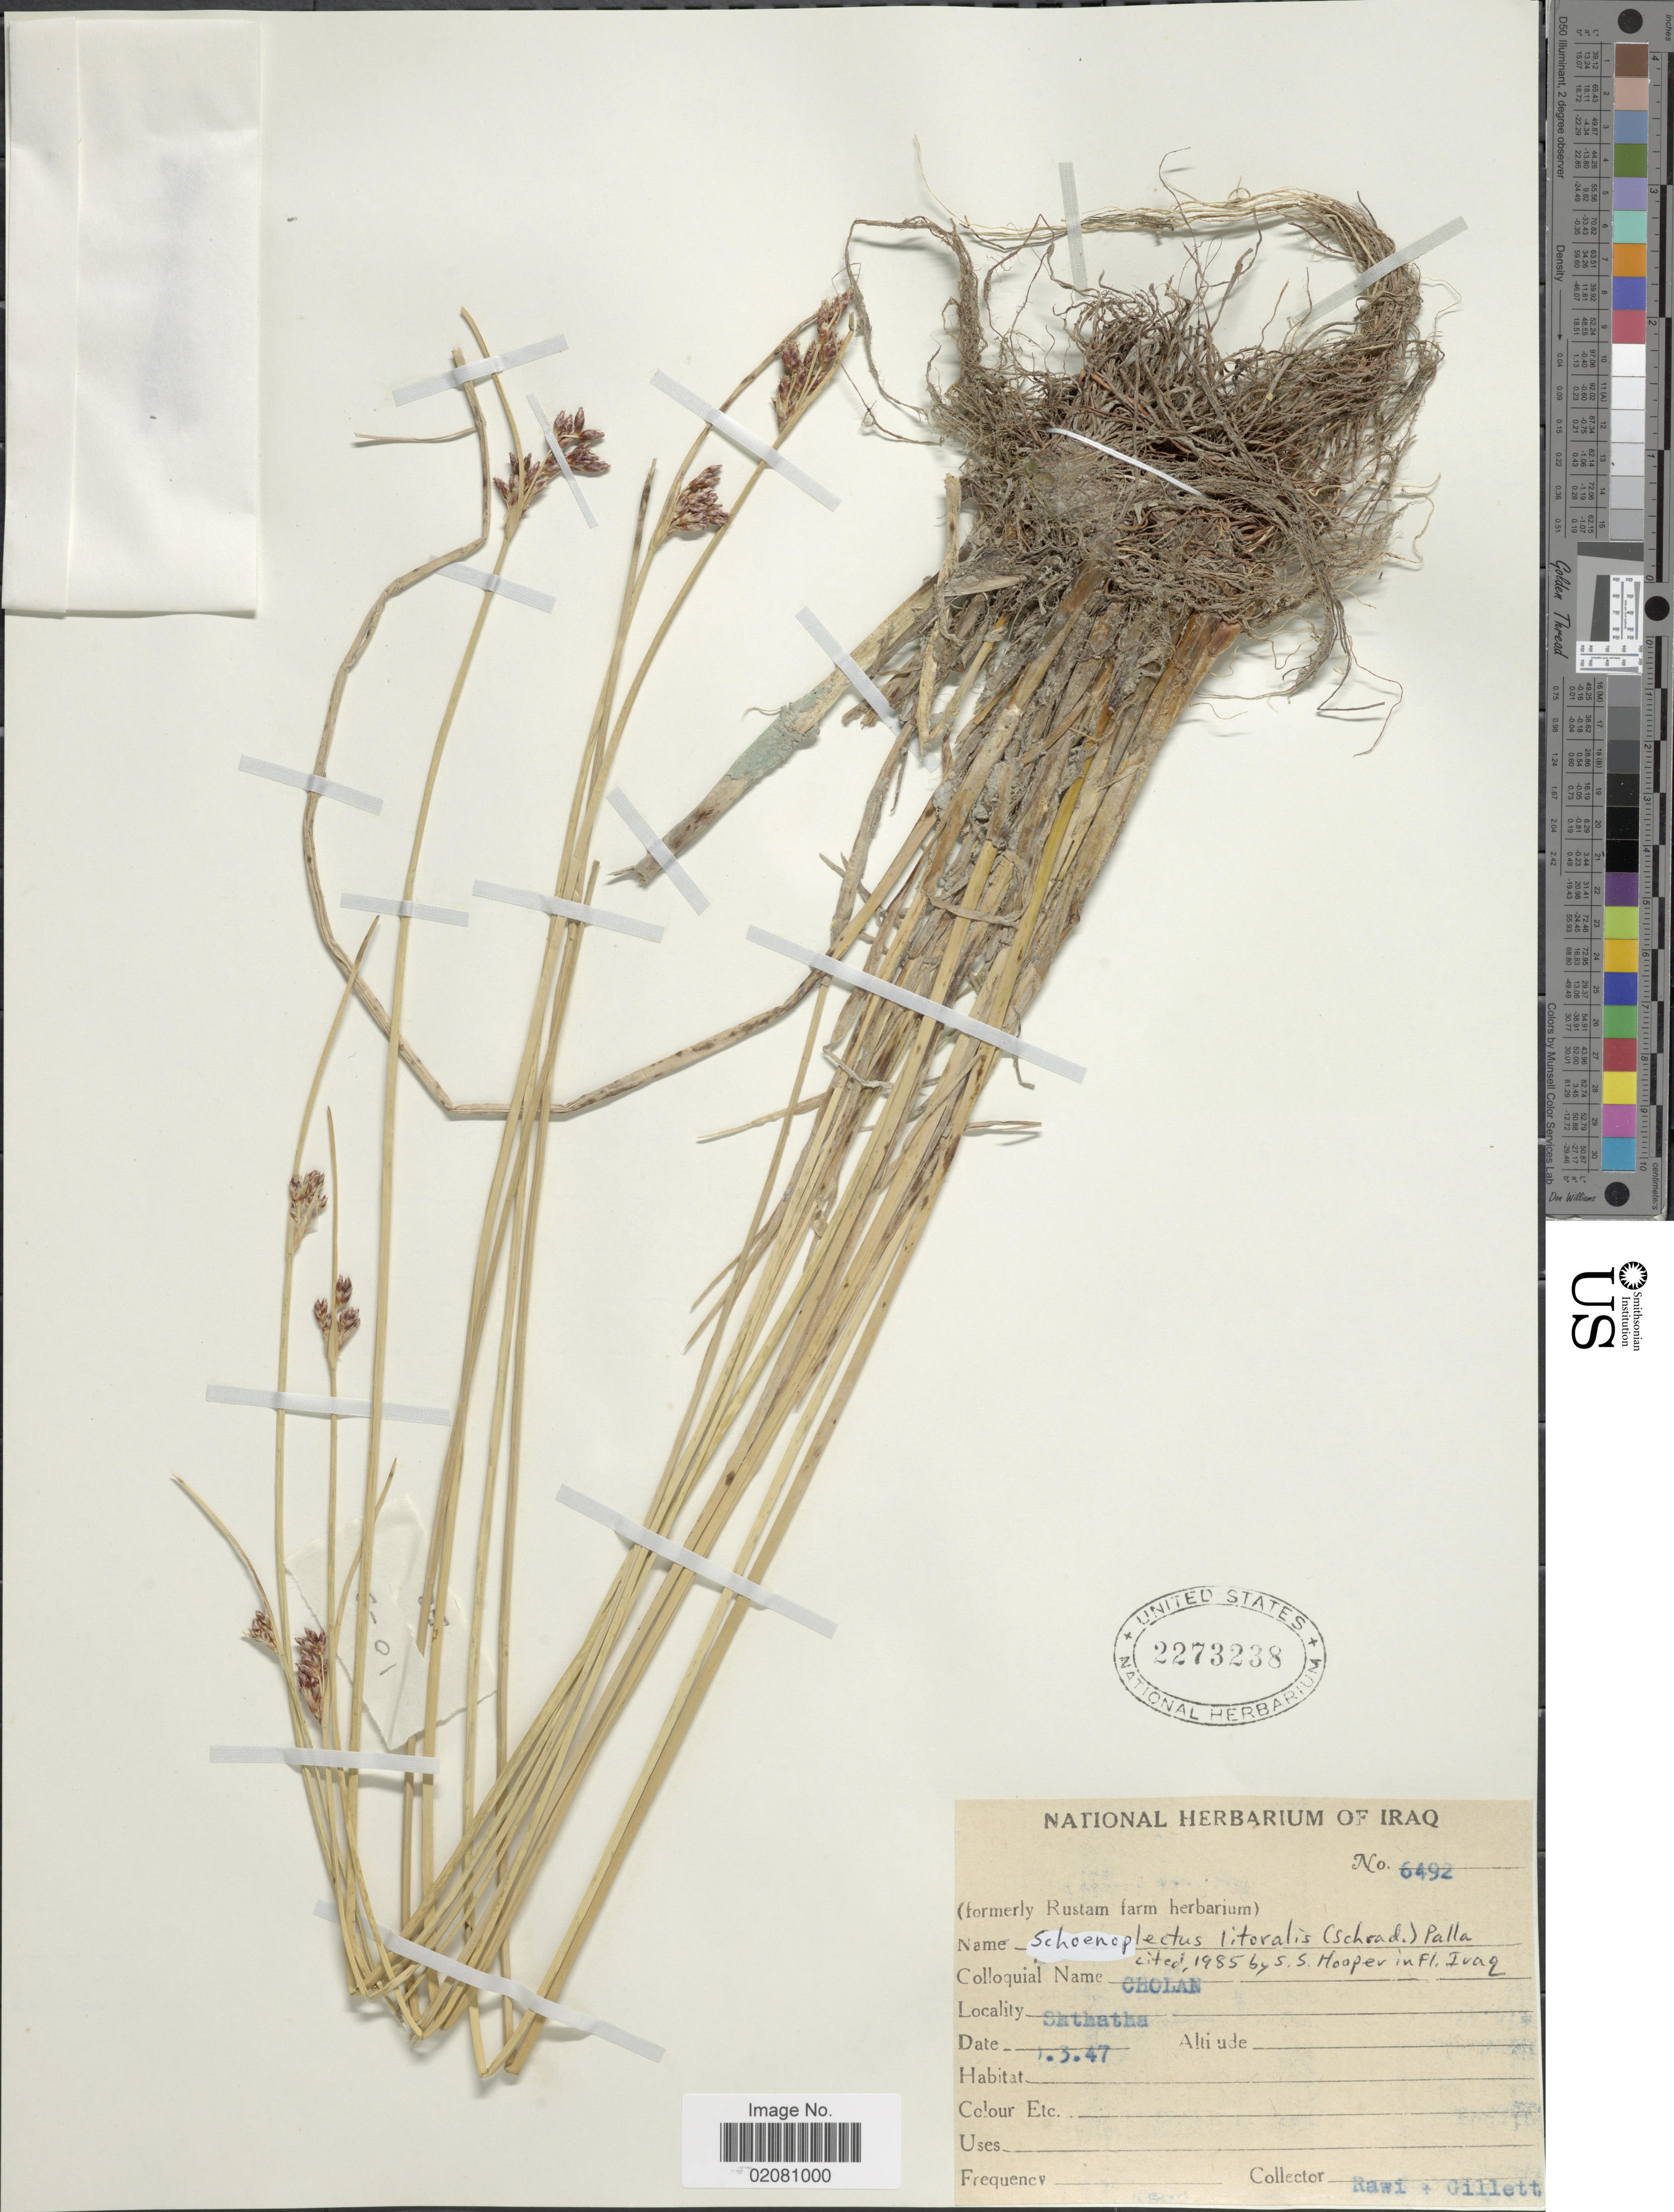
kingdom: Plantae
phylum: Tracheophyta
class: Liliopsida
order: Poales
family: Cyperaceae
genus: Schoenoplectus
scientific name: Schoenoplectus litoralis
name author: (Schrad.) Palla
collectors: -. Rawi & Gillett, --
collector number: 6492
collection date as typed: Transcribed d/m/y: 1/3/47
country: Iraq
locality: Shthaha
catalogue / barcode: US 2273238